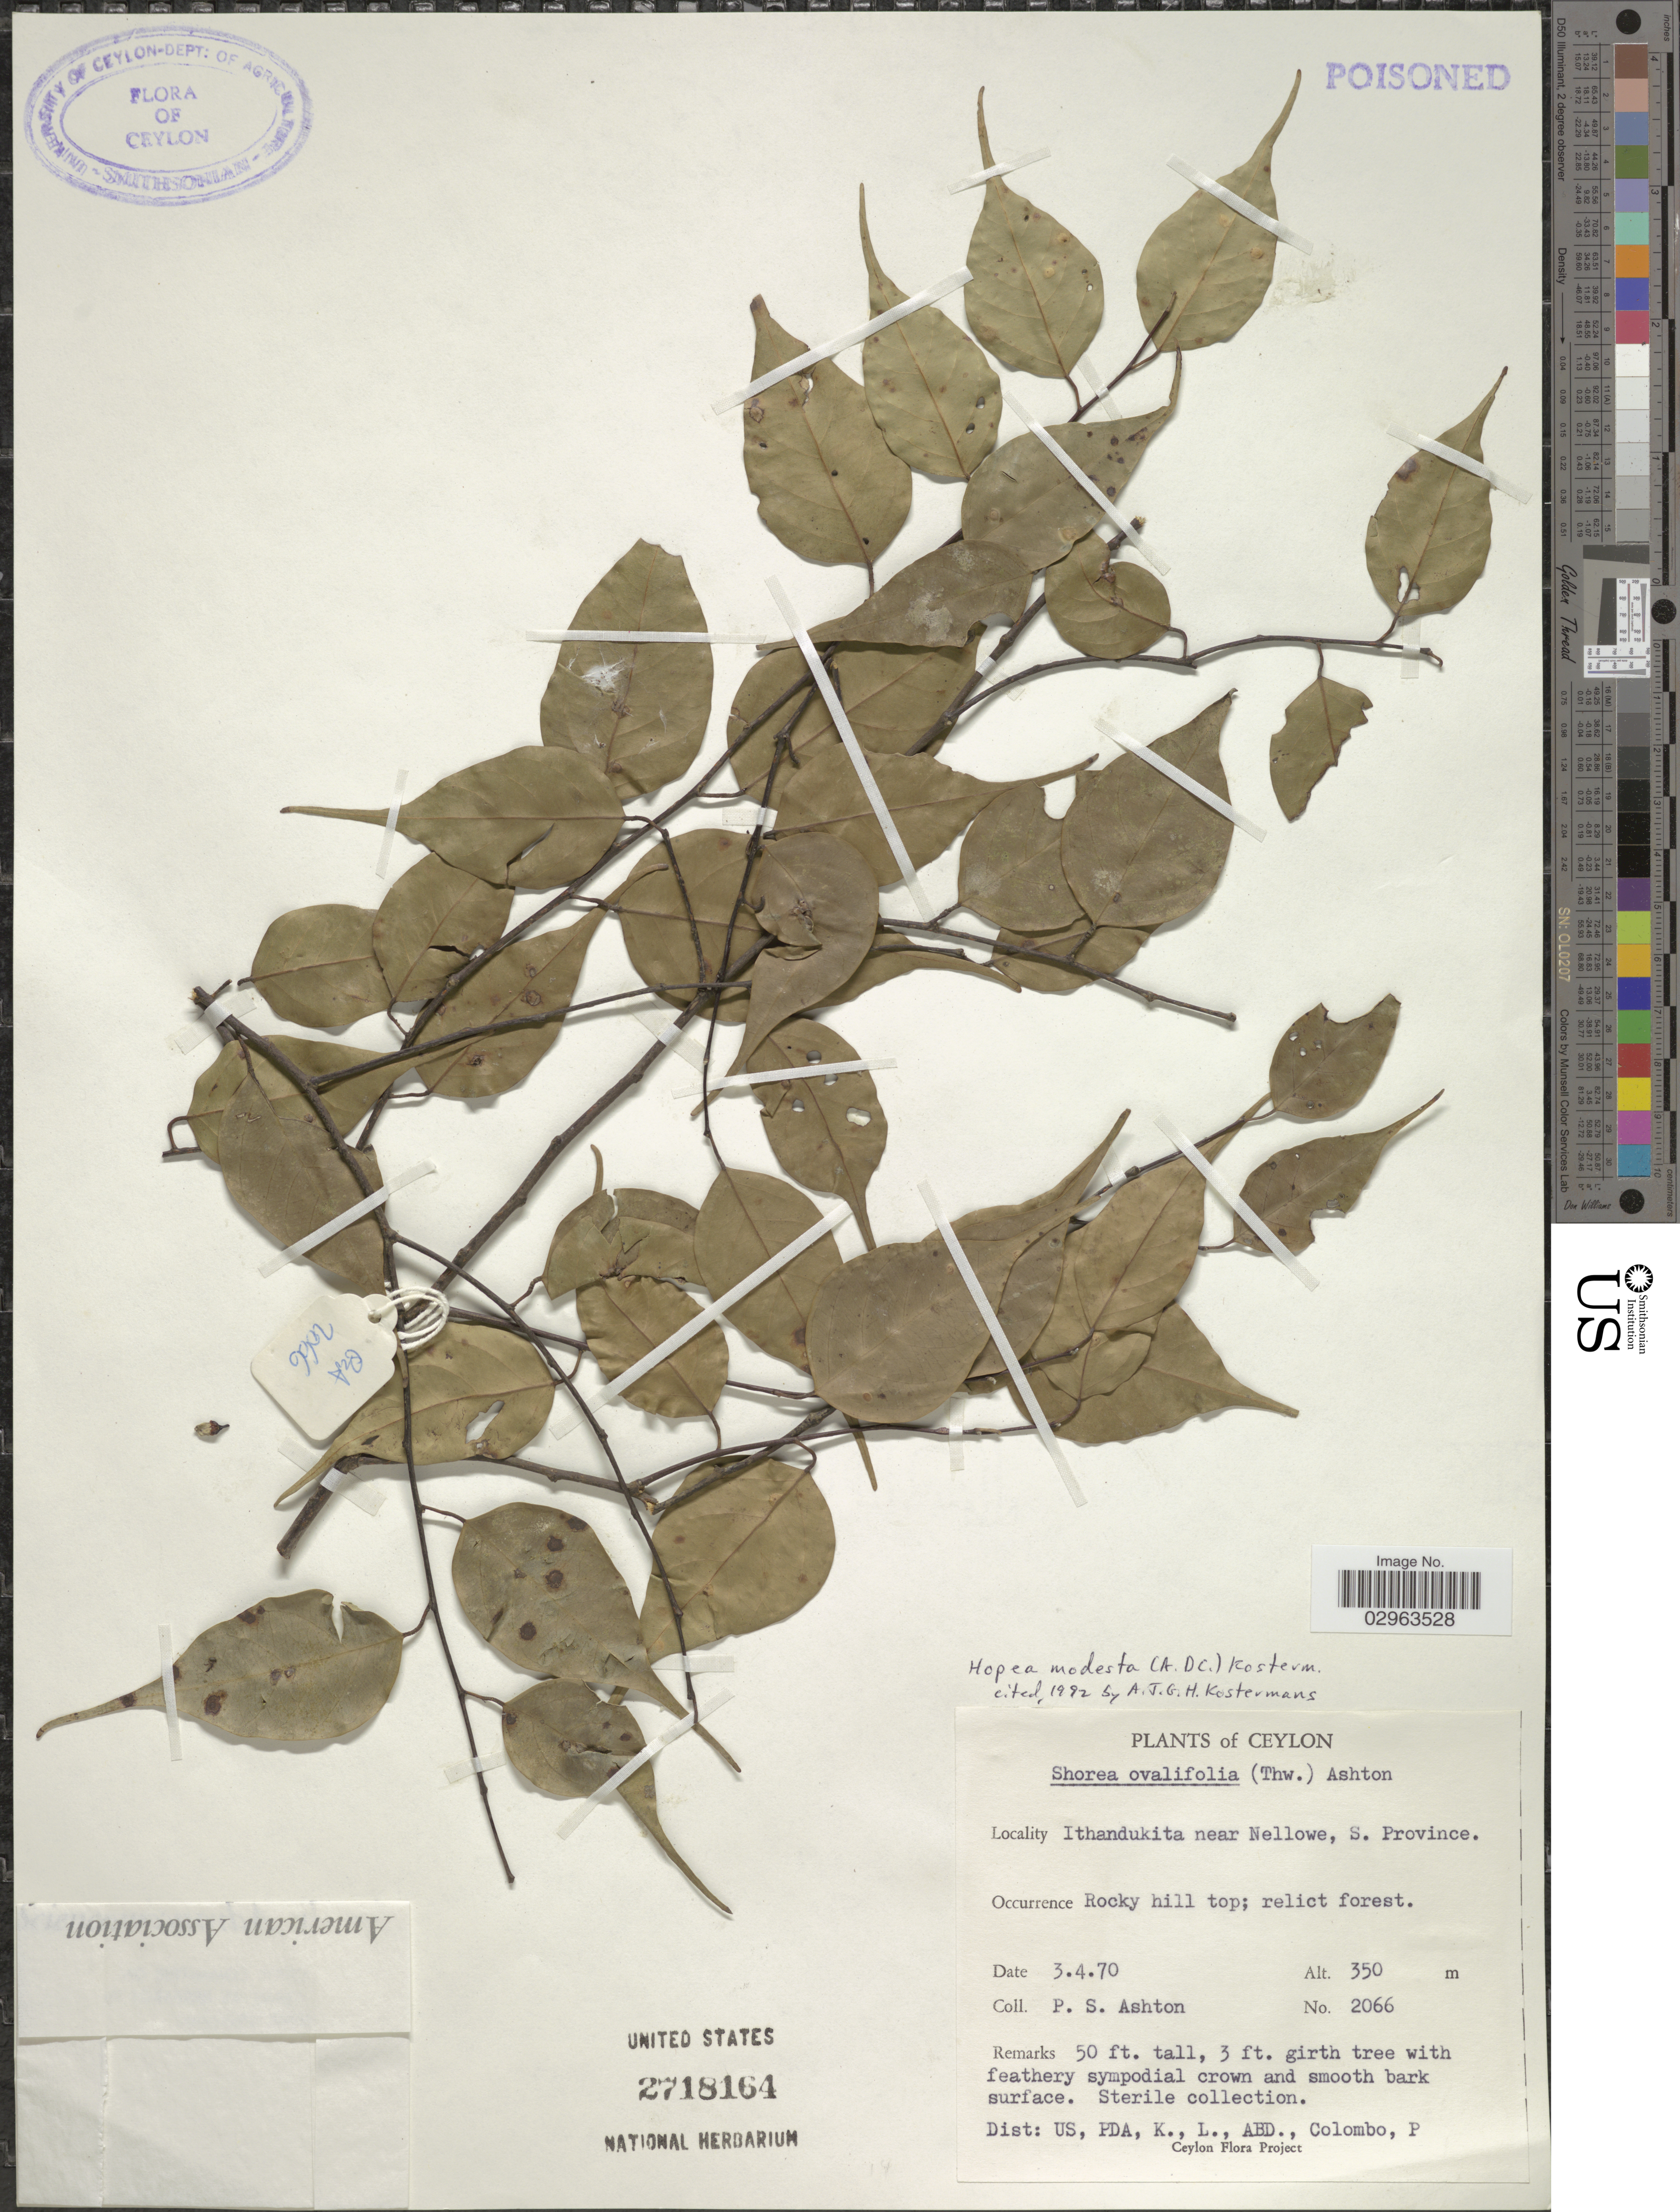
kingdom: Plantae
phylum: Tracheophyta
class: Magnoliopsida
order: Malvales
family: Dipterocarpaceae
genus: Hopea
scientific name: Hopea modesta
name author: Thwaites ex A. DC.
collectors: P. S. Ashton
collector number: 2066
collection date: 1970-04-03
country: Sri Lanka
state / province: Southern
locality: Ceylon. Ithandukita near Nellowe, S. Province.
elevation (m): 350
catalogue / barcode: US 2718164